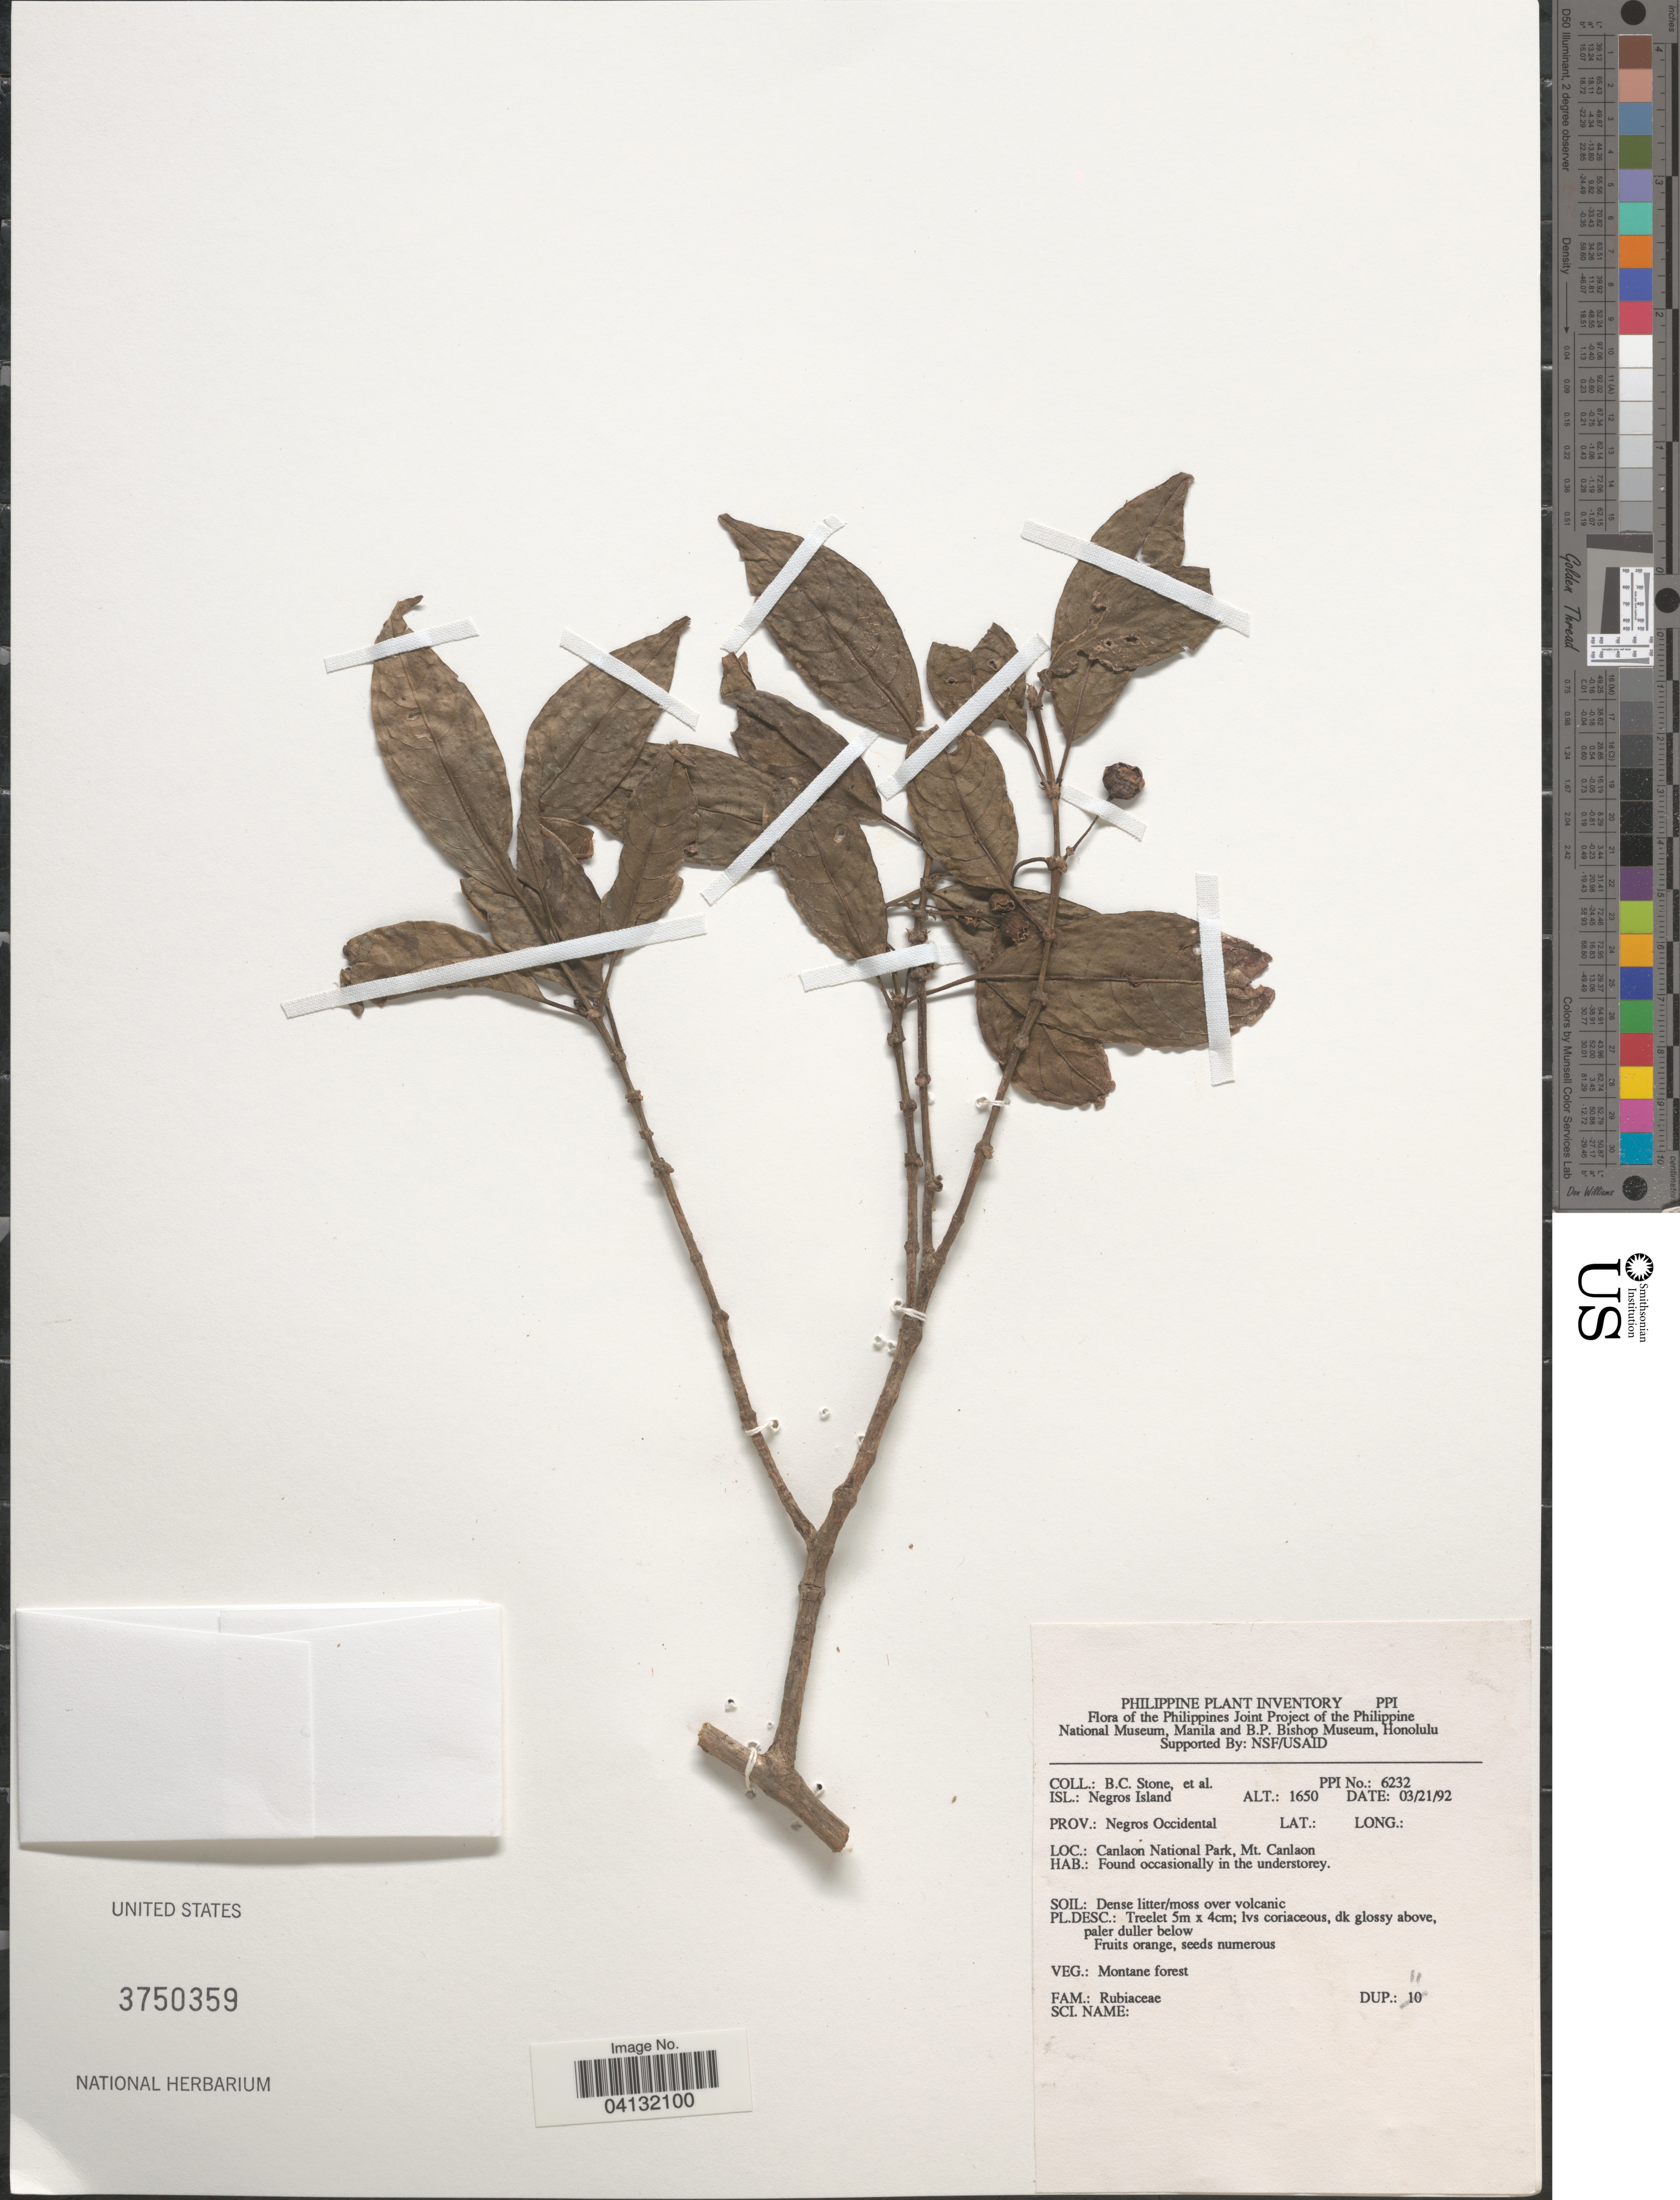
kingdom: Plantae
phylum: Tracheophyta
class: Magnoliopsida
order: Gentianales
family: Rubiaceae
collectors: B. C. Stone & et al.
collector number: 6232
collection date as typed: Transcribed d/m/y: 21/3/92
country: Philippines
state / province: Western Visayas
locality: Isl.: Negros Island. Prov.: Negros Occidental. Canlaon National Park, Mt. Canlaon.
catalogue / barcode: US 3750359